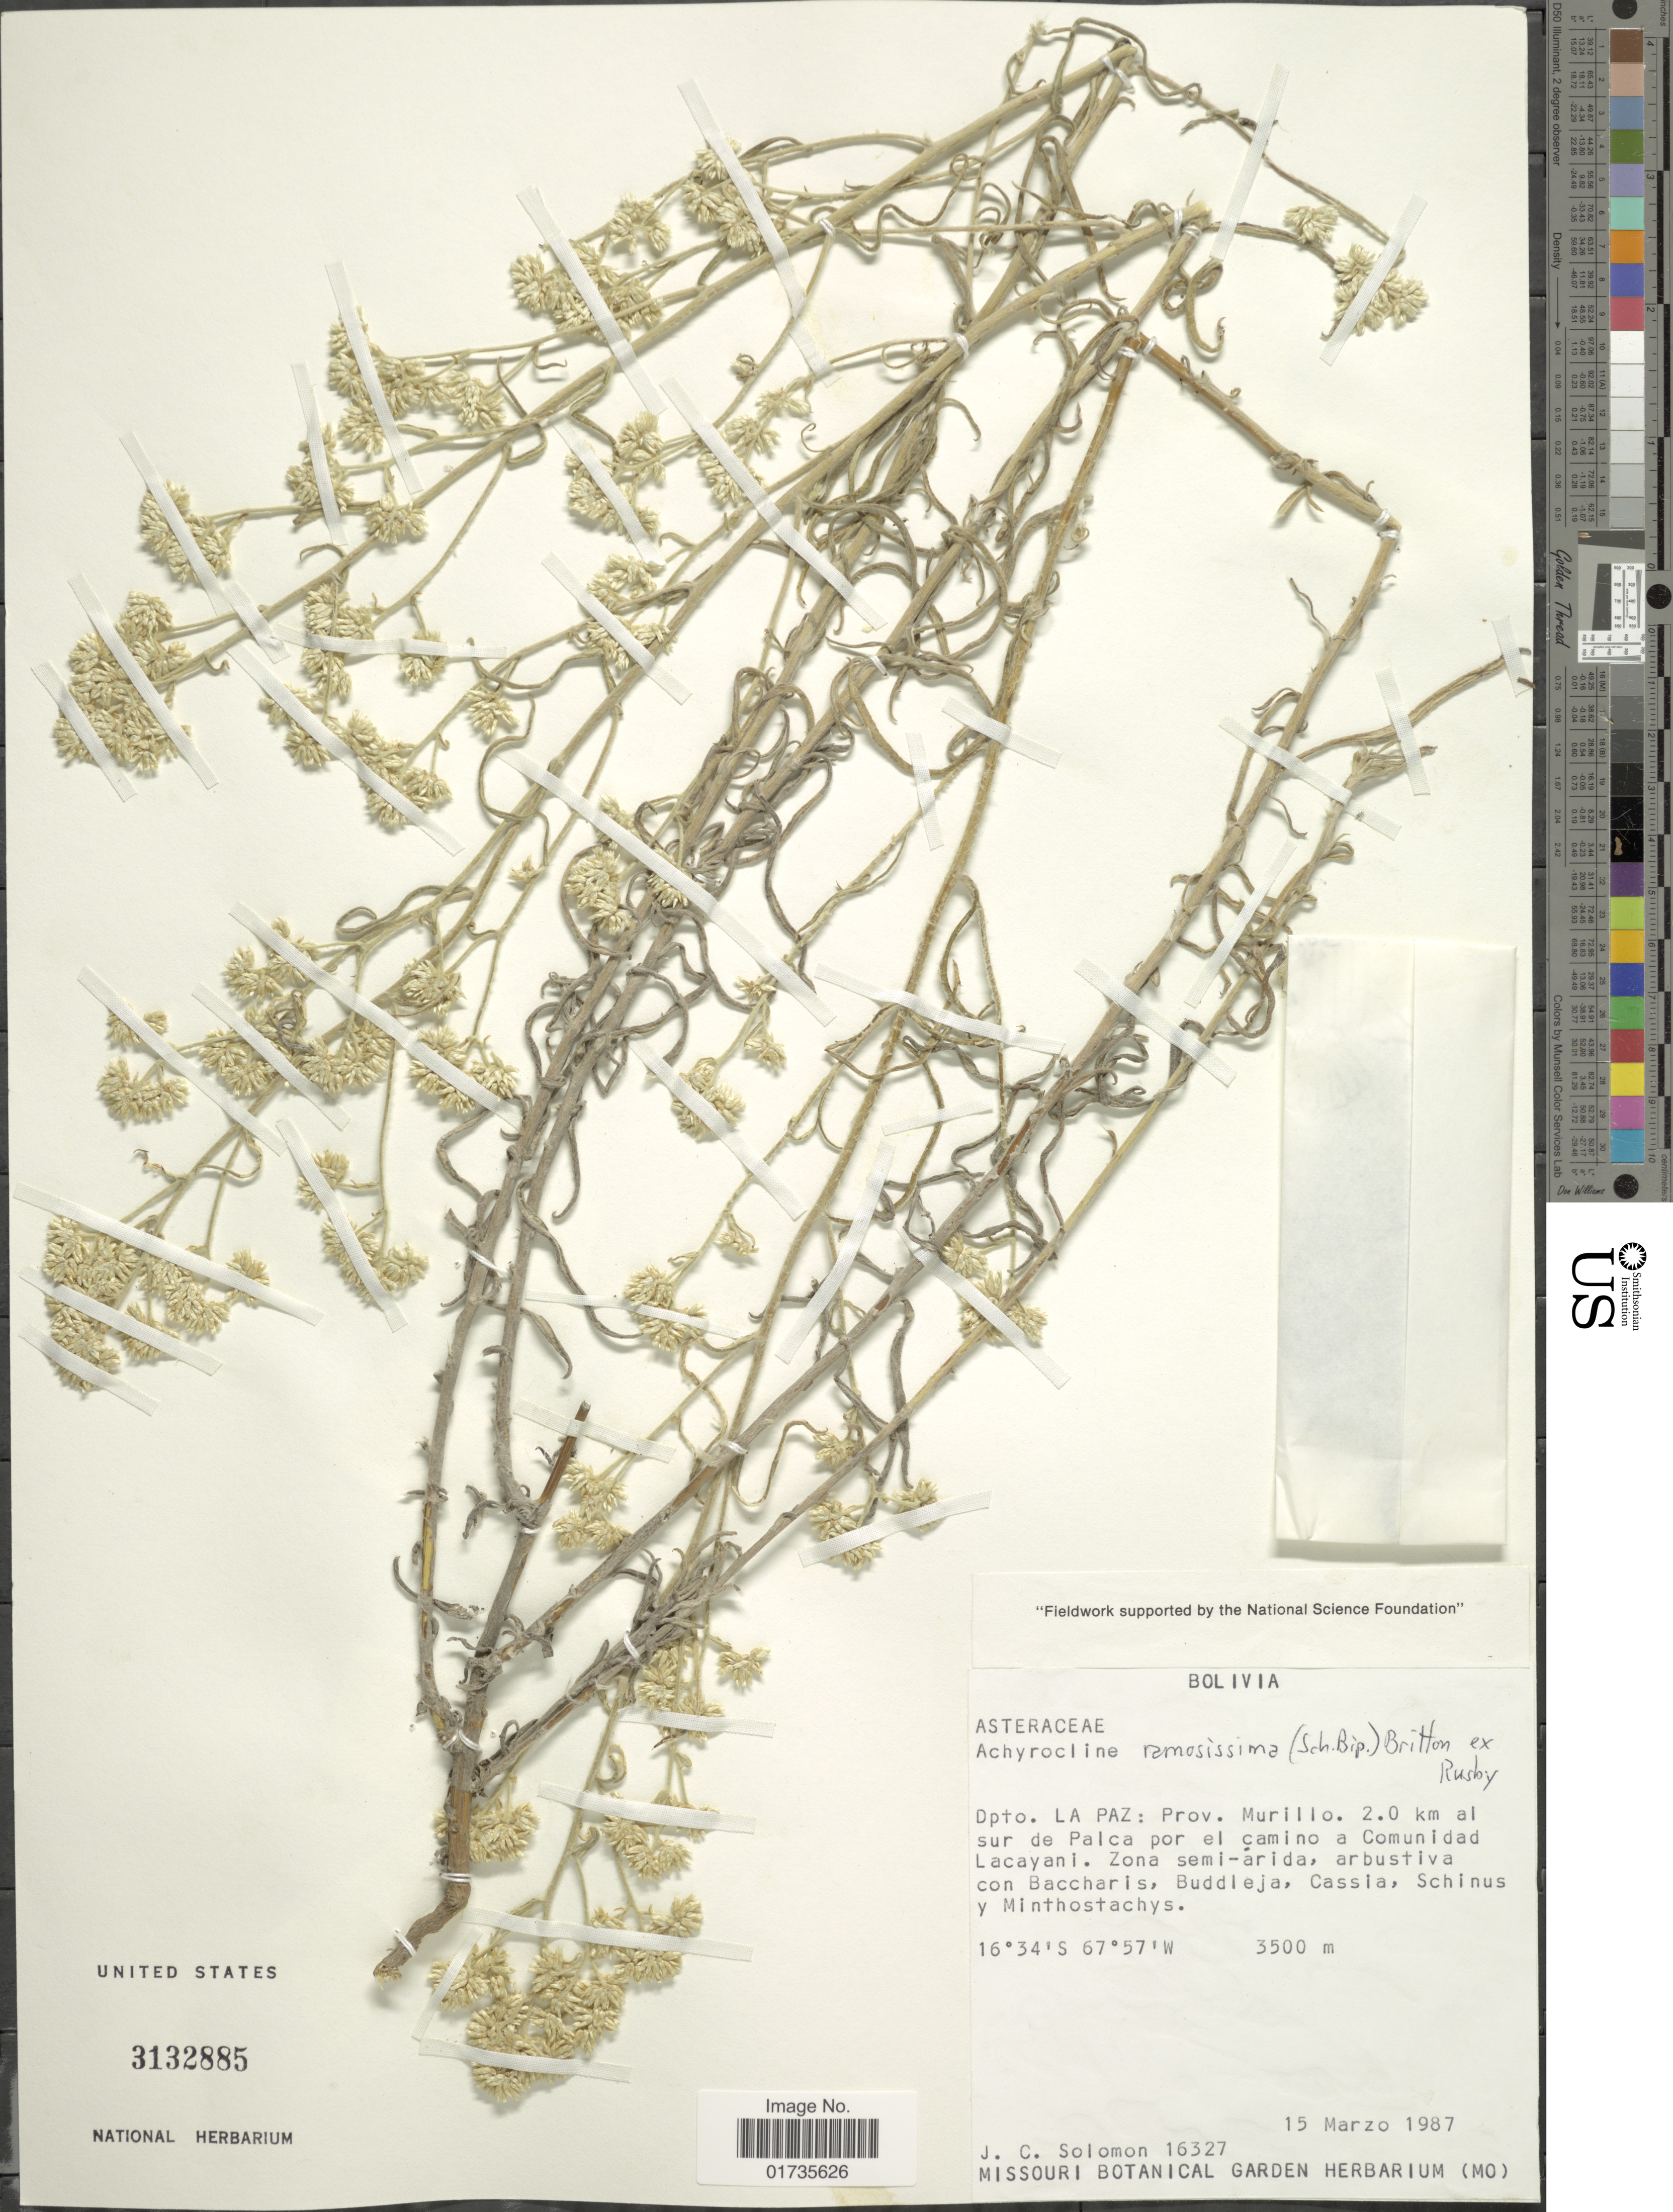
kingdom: Plantae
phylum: Tracheophyta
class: Magnoliopsida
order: Asterales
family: Asteraceae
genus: Achyrocline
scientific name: Achyrocline ramosissima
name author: (Sch. Bip.) Britton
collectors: J. C. Solomon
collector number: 16327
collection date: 1987-03-15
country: Bolivia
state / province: La Paz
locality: Bolivia. Dpto. La Paz: Prov. Murillo. 2.0 km al sur de Palca por el camino a Comunidad Lacayani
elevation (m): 3500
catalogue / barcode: US 3132885